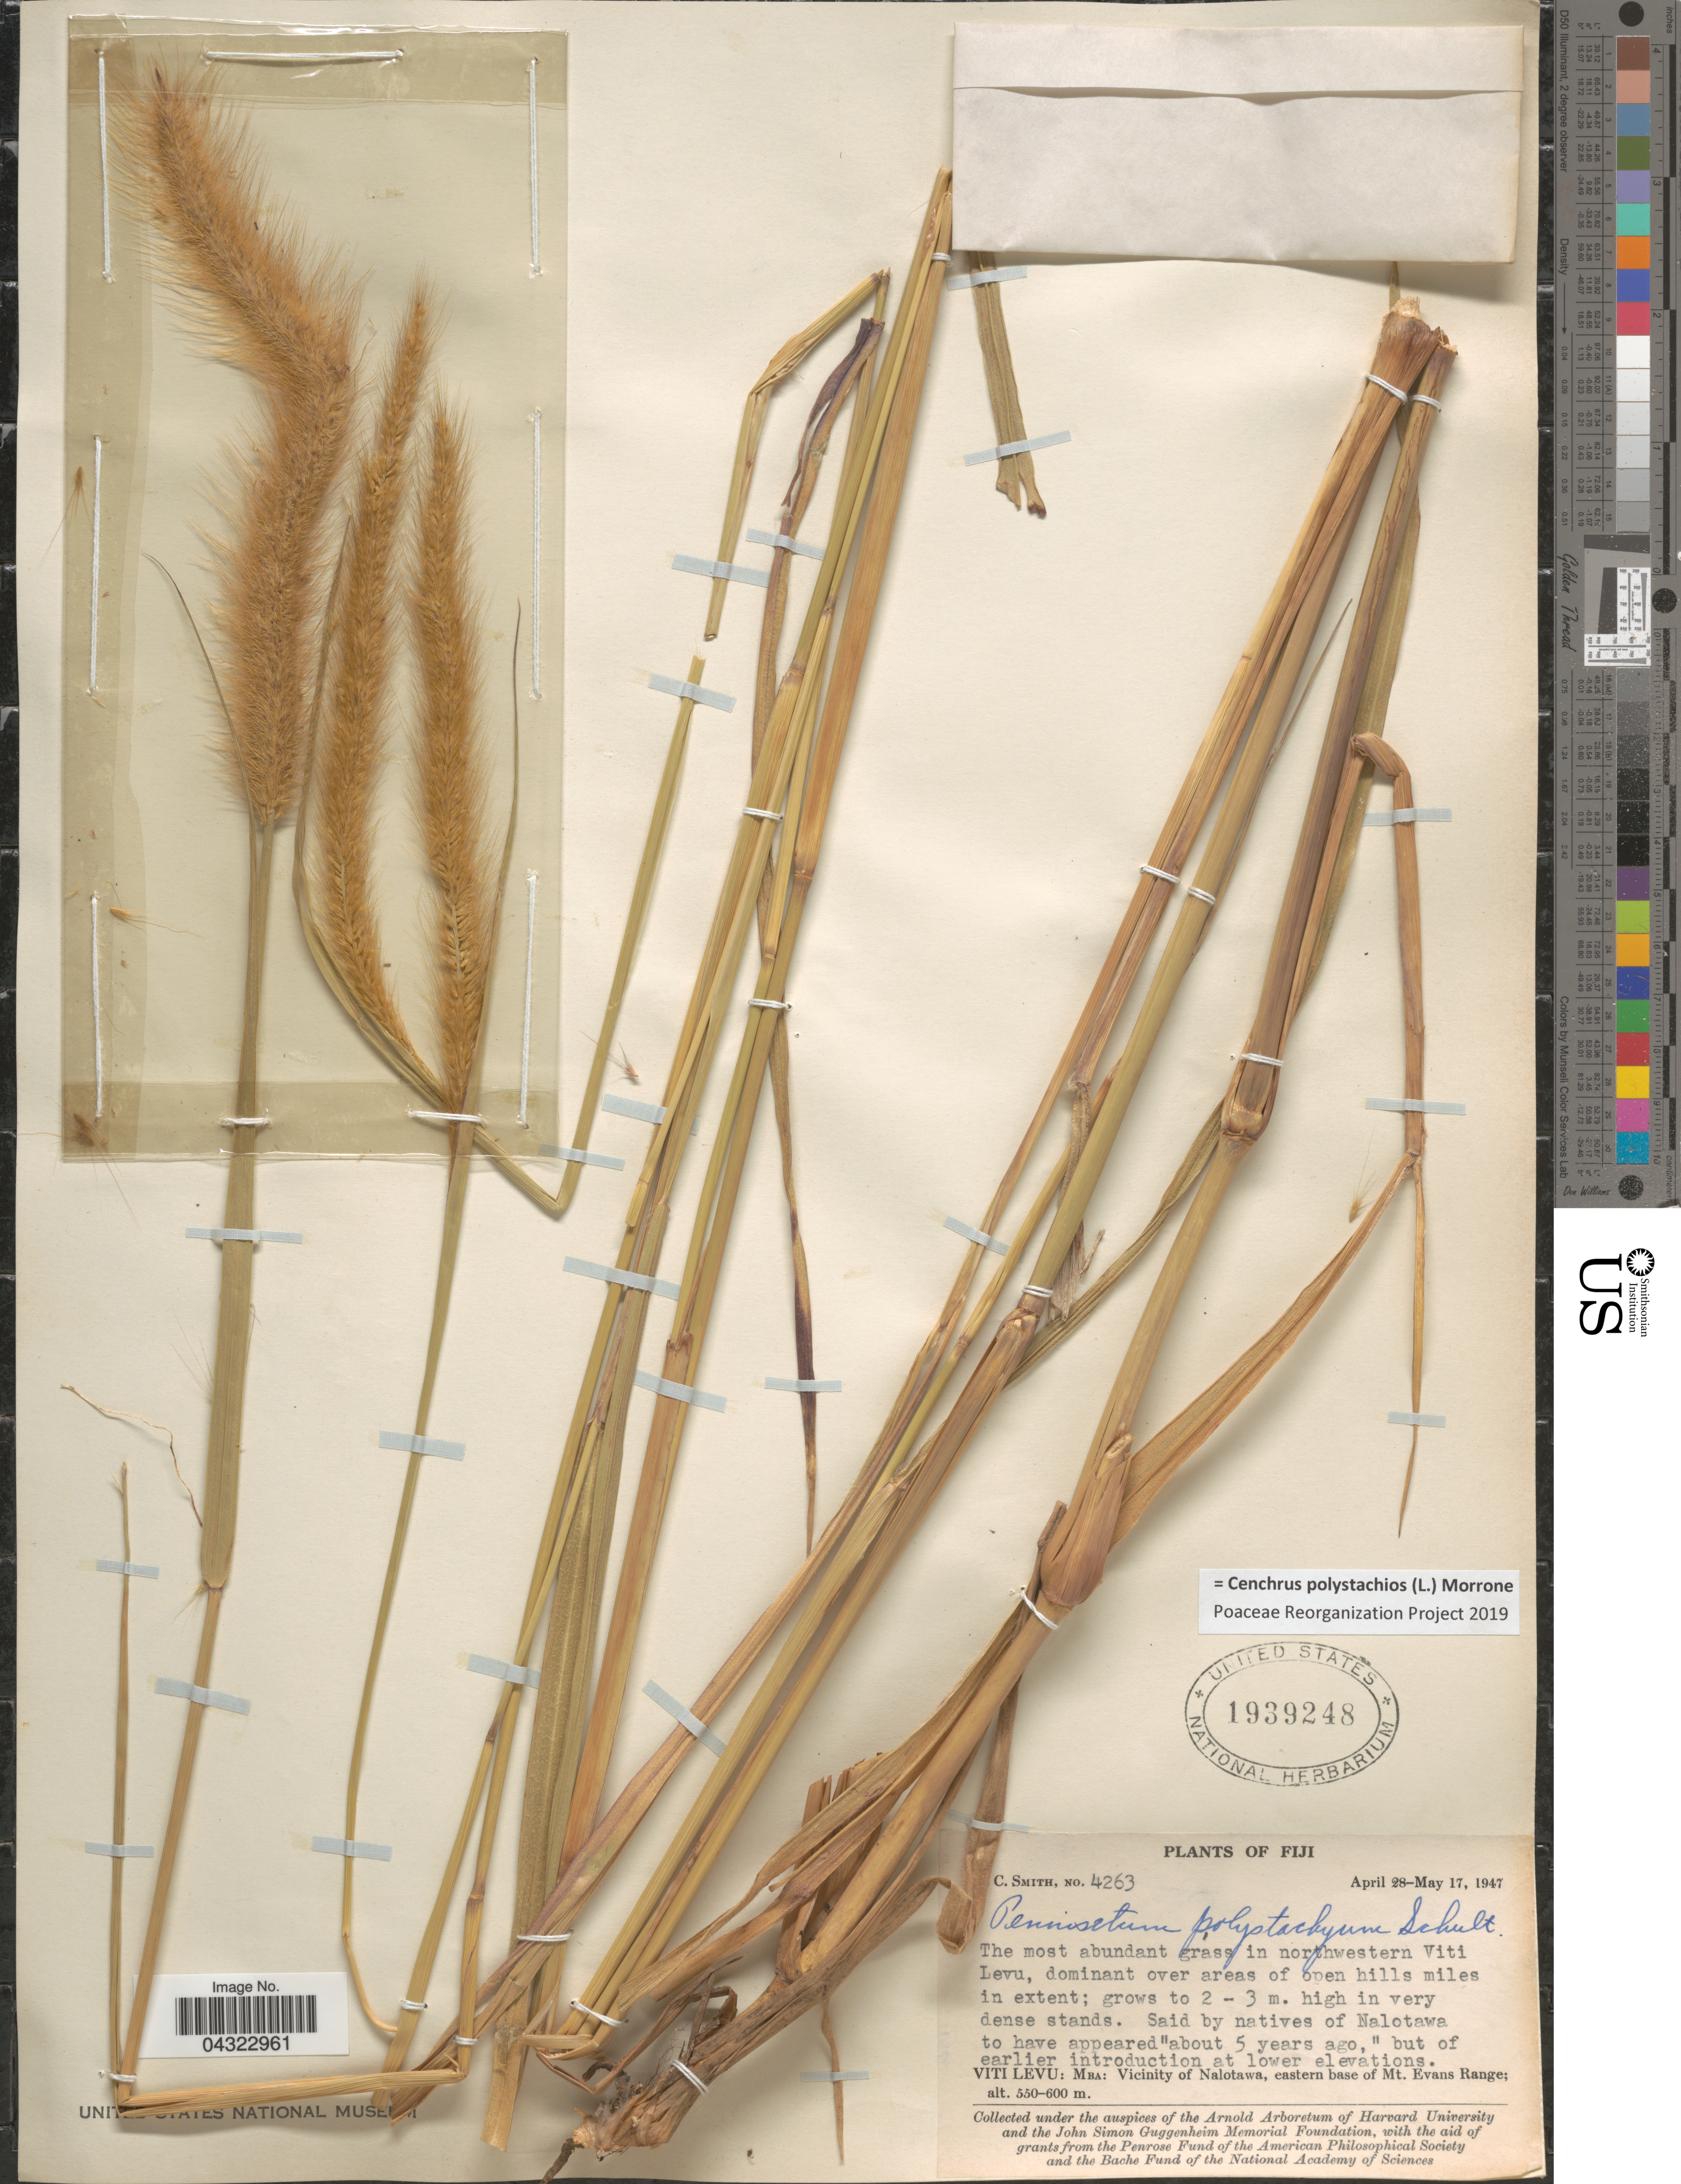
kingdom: Plantae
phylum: Tracheophyta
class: Liliopsida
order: Poales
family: Poaceae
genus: Cenchrus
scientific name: Cenchrus polystachios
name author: (L.) Morrone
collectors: C. Smith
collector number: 4263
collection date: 1947-04-28/1947-05-17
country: Fiji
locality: The most abundant grass in northwestern Viti Levu, dominant over areas of open hills miles in extent. Viti Levu: Mba: Vicinity of Nalotawa, eastern base of Mt. Evans Range.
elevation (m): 550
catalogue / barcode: US 1939248